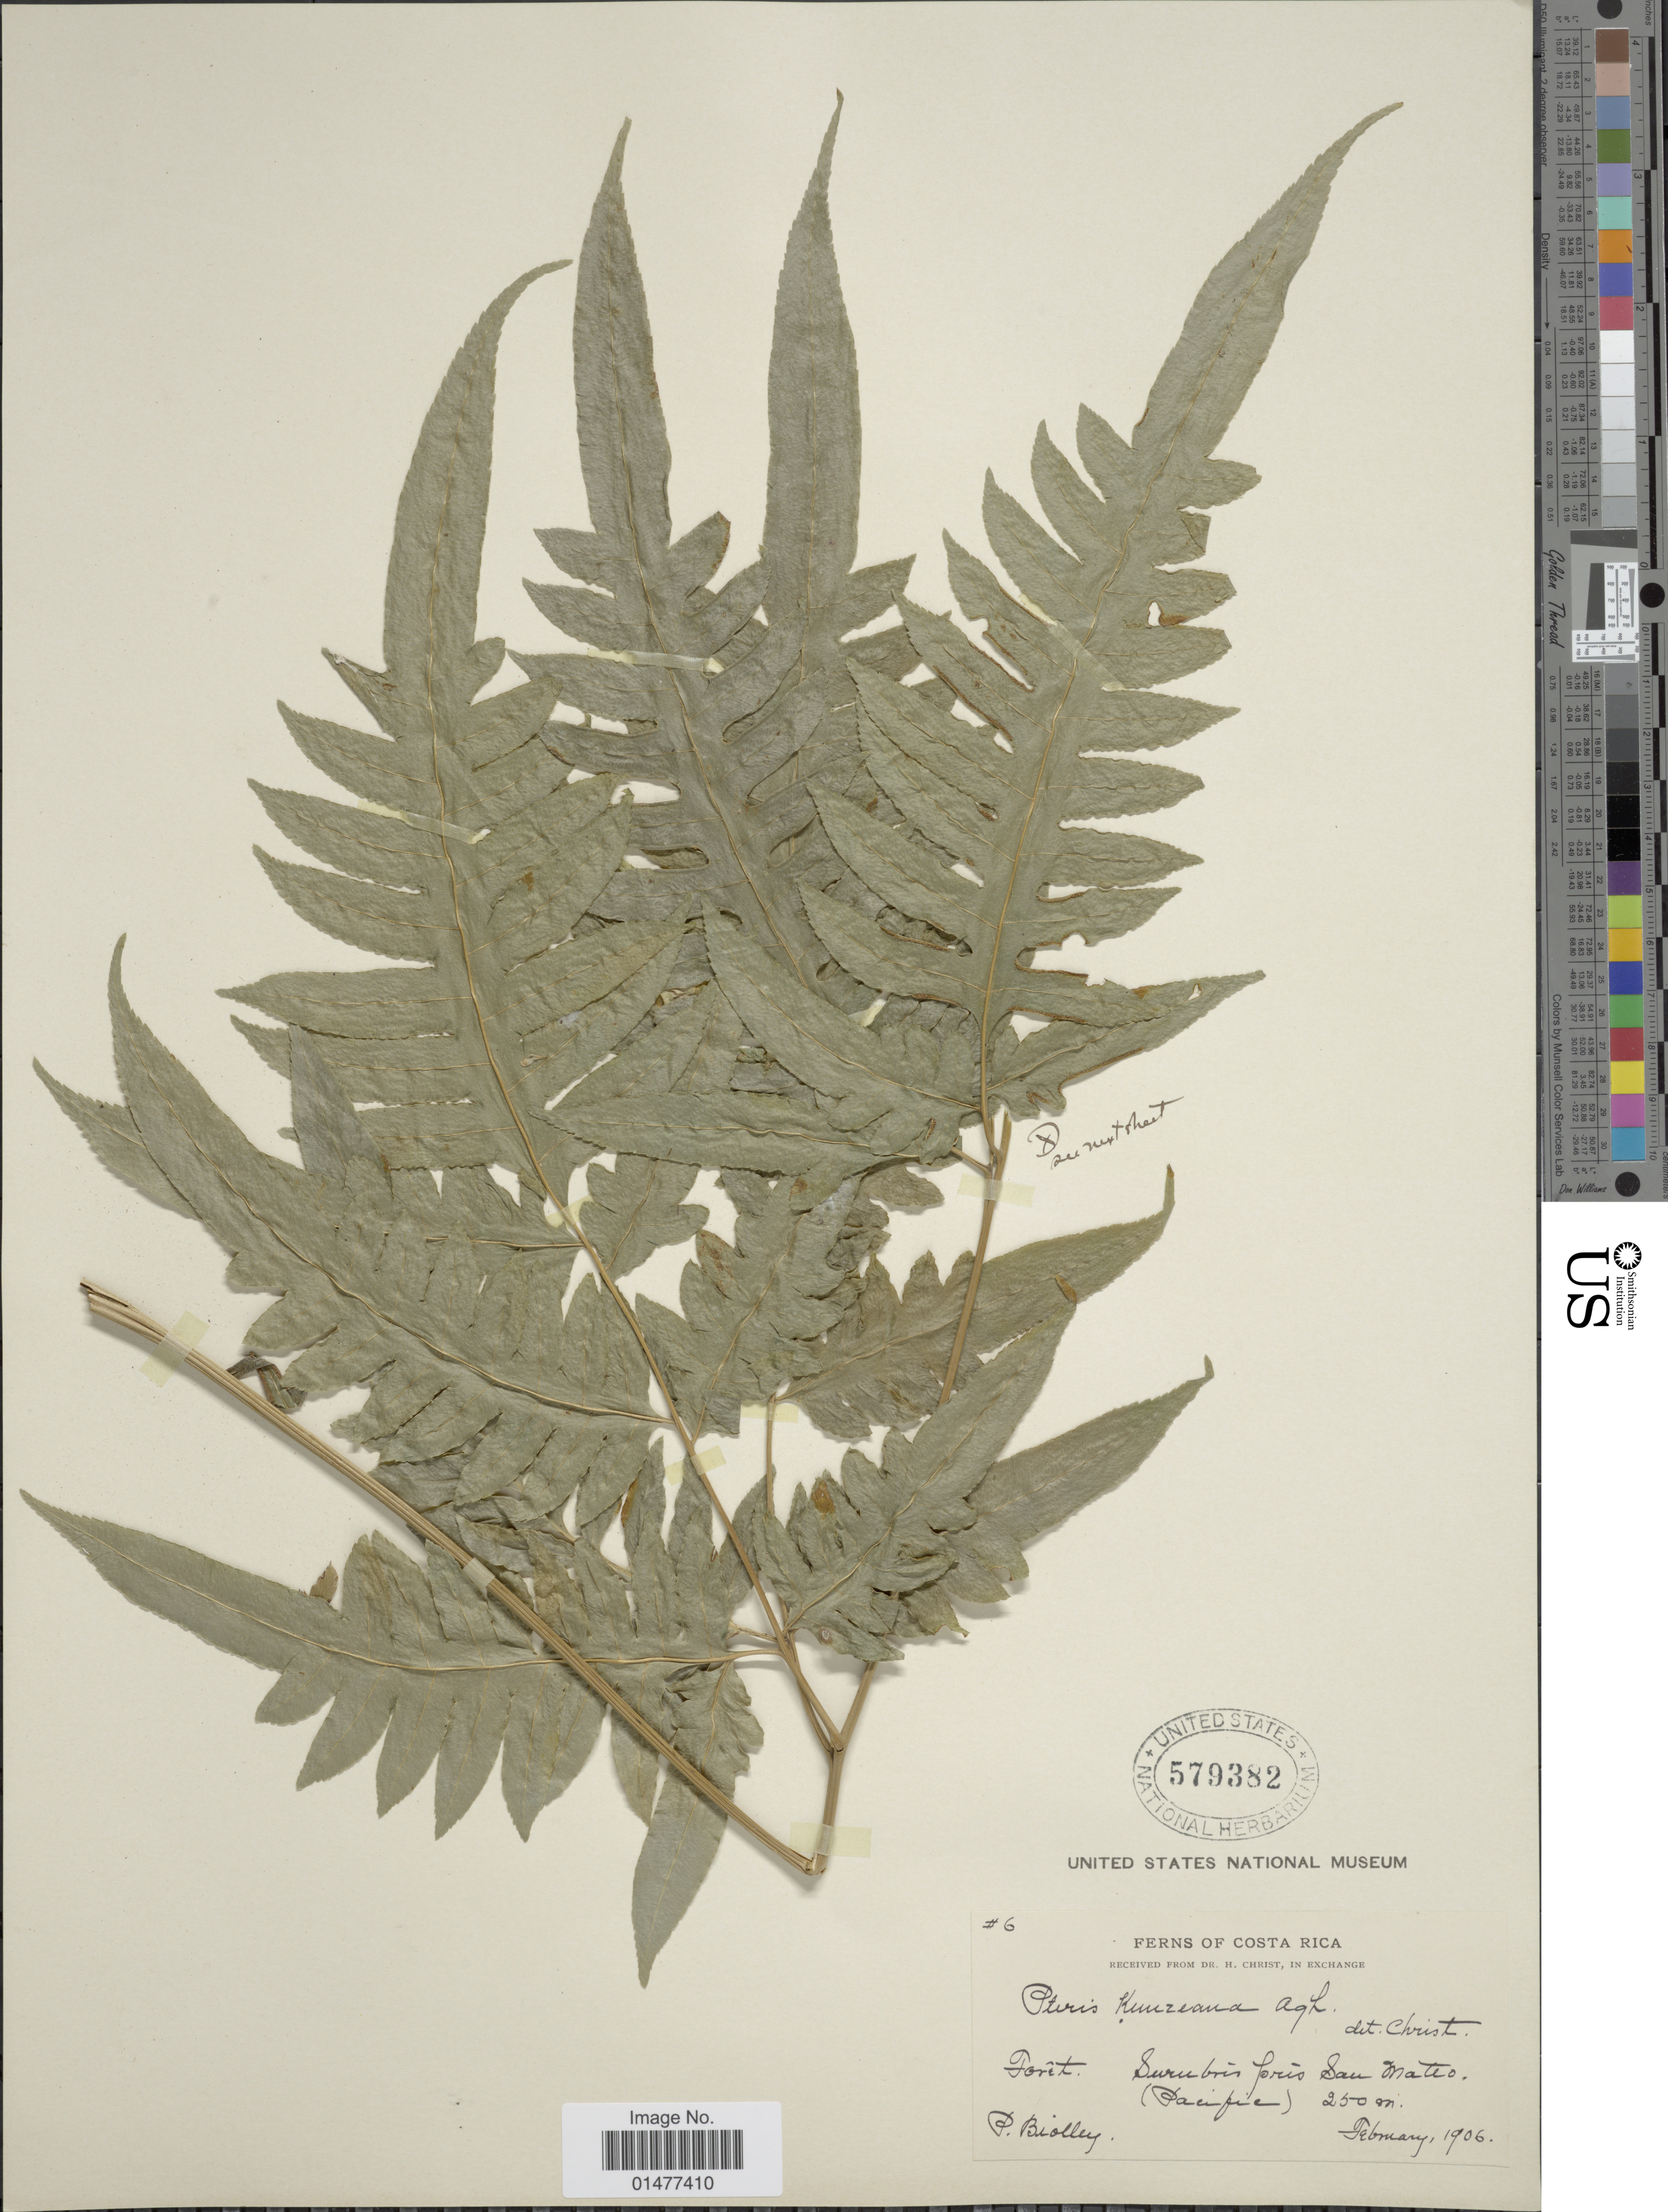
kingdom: Plantae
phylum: Tracheophyta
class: Polypodiopsida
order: Polypodiales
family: Pteridaceae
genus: Pteris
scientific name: Pteris altissima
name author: Poir.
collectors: P. Biolley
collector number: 6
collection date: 1906-02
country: Costa Rica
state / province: Puntarenas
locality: Costa Rica, Foret, Surubres pres San Mateo (Pacific)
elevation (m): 250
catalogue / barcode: US 579382